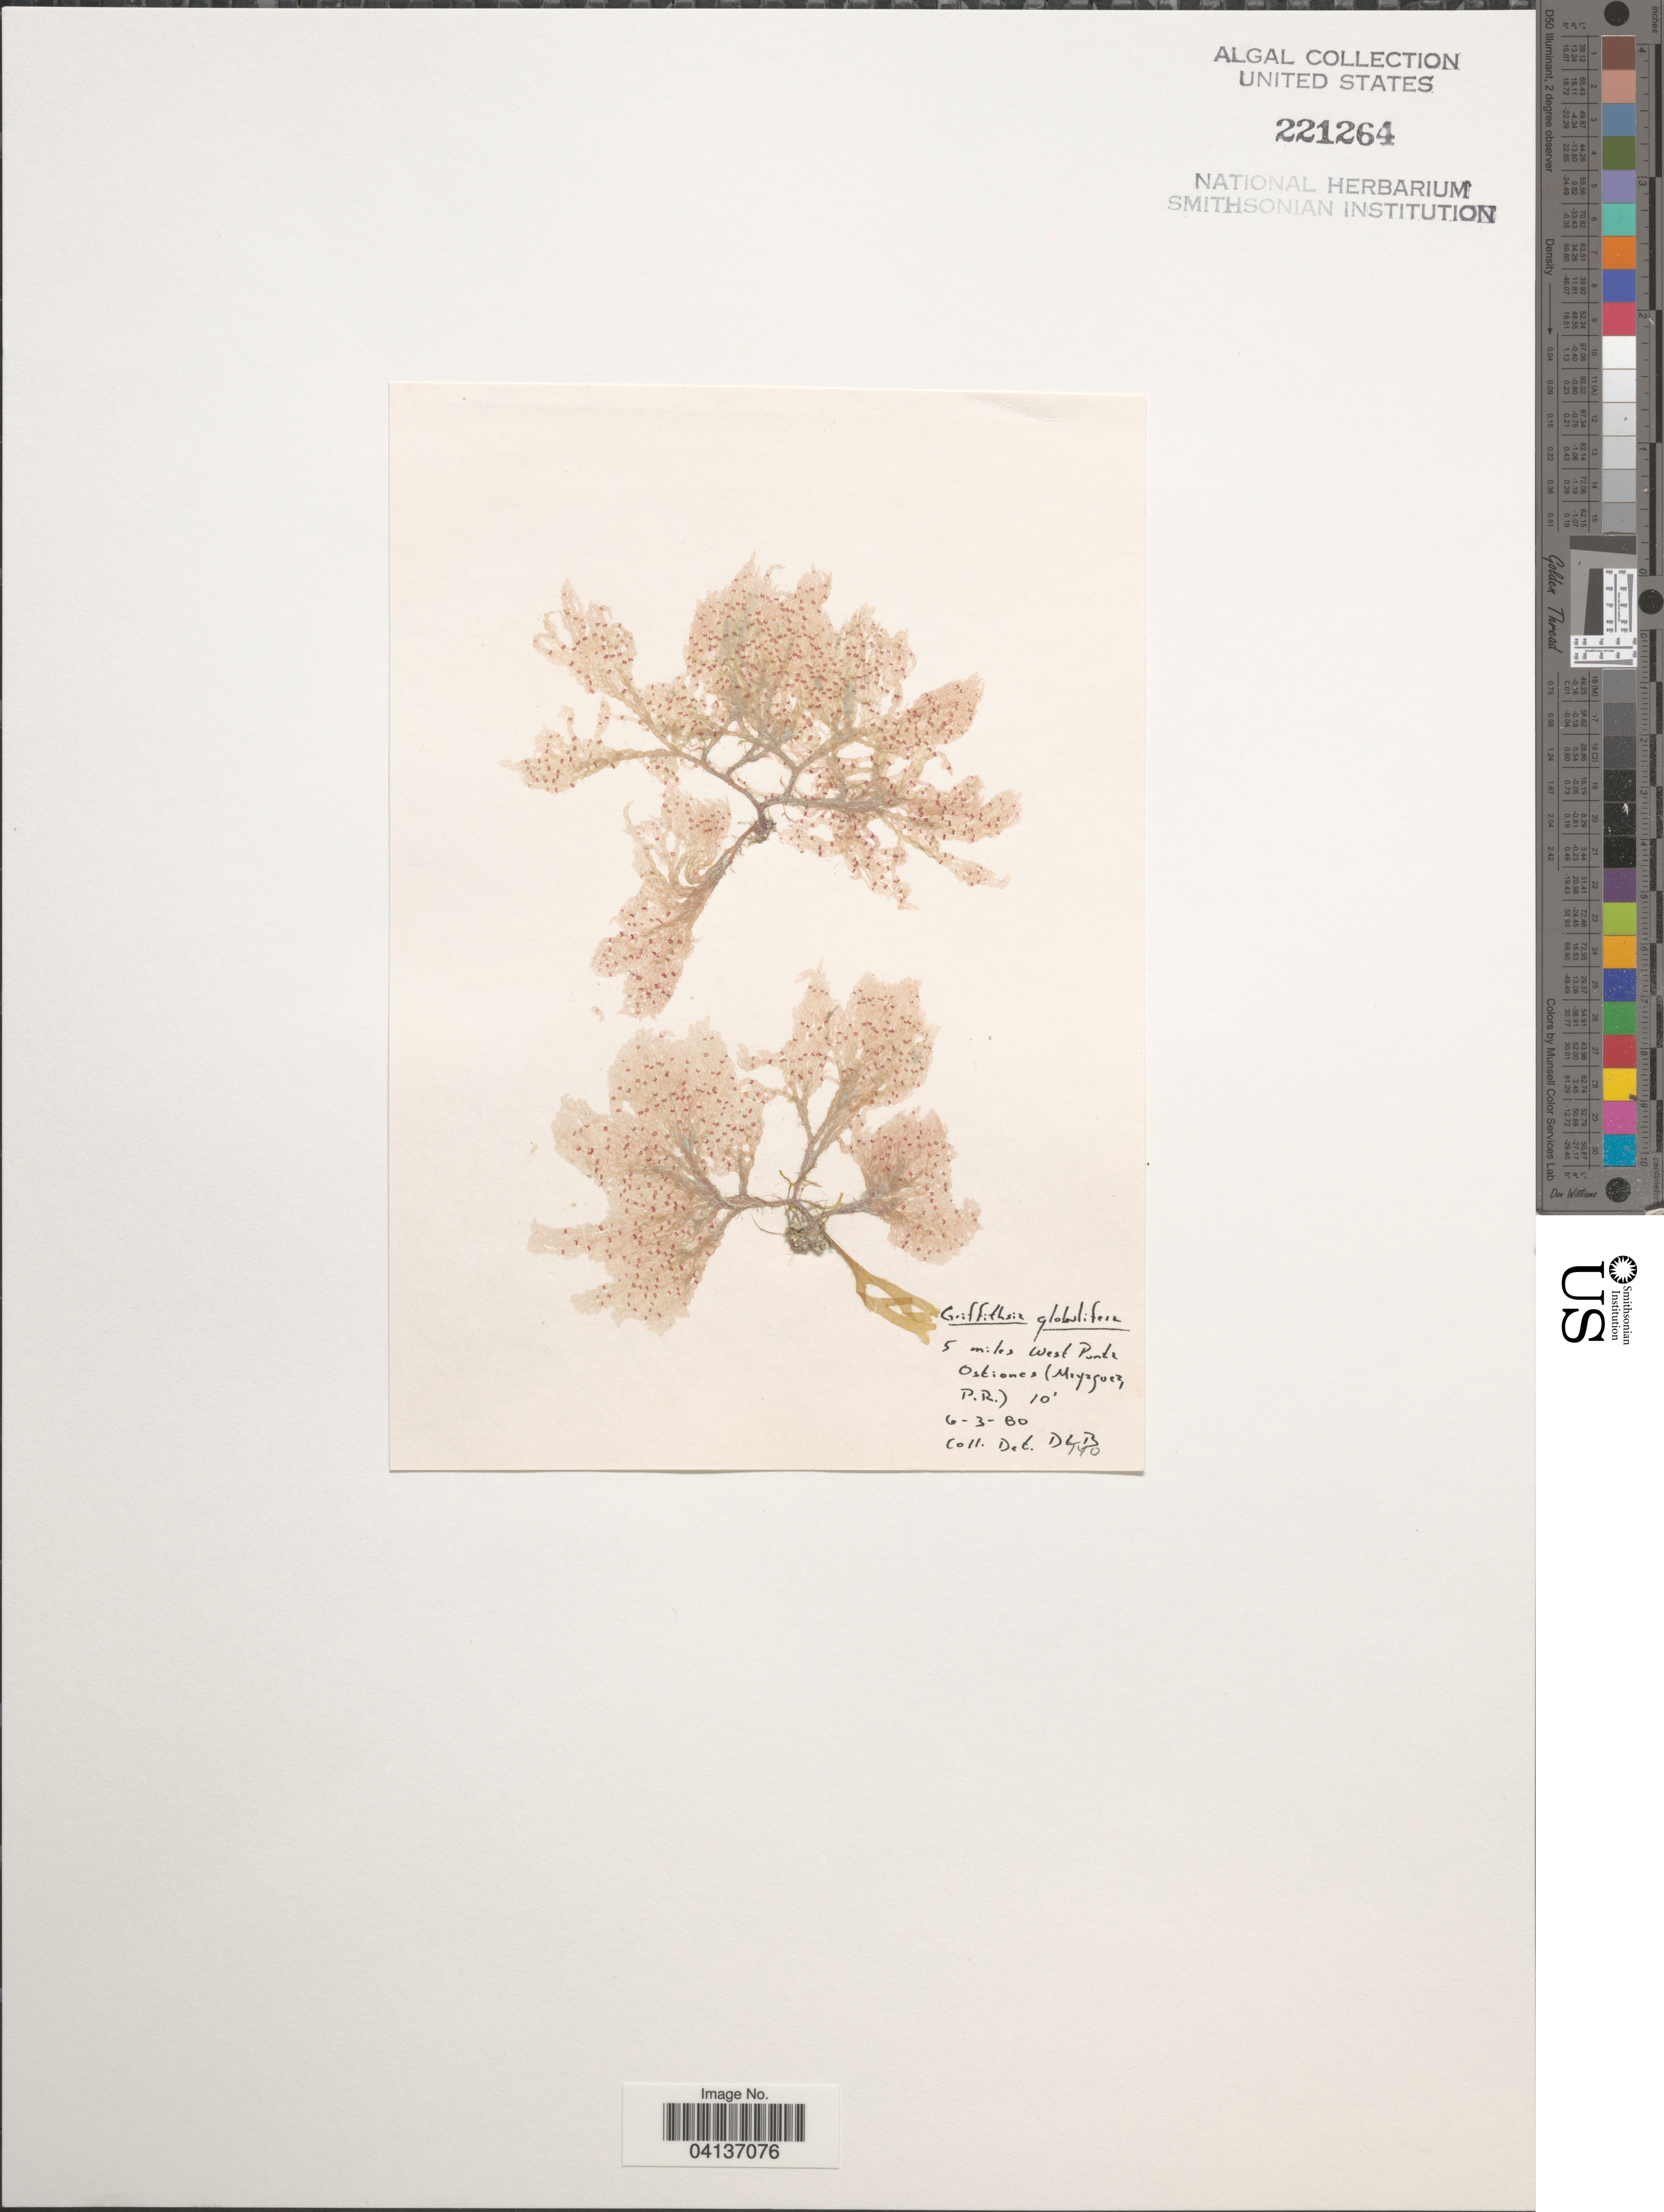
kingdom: Plantae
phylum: Rhodophyta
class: Florideophyceae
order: Ceramiales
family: Wrangeliaceae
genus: Griffithsia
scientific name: Griffithsia globulifera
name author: Harv. ex Kütz.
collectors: D. L. B.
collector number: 740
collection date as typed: Transcribed d/m/y: 6/3/80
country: Puerto Rico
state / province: Mayagüez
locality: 5 miles west Punta Ostiones.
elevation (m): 3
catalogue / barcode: US 221264